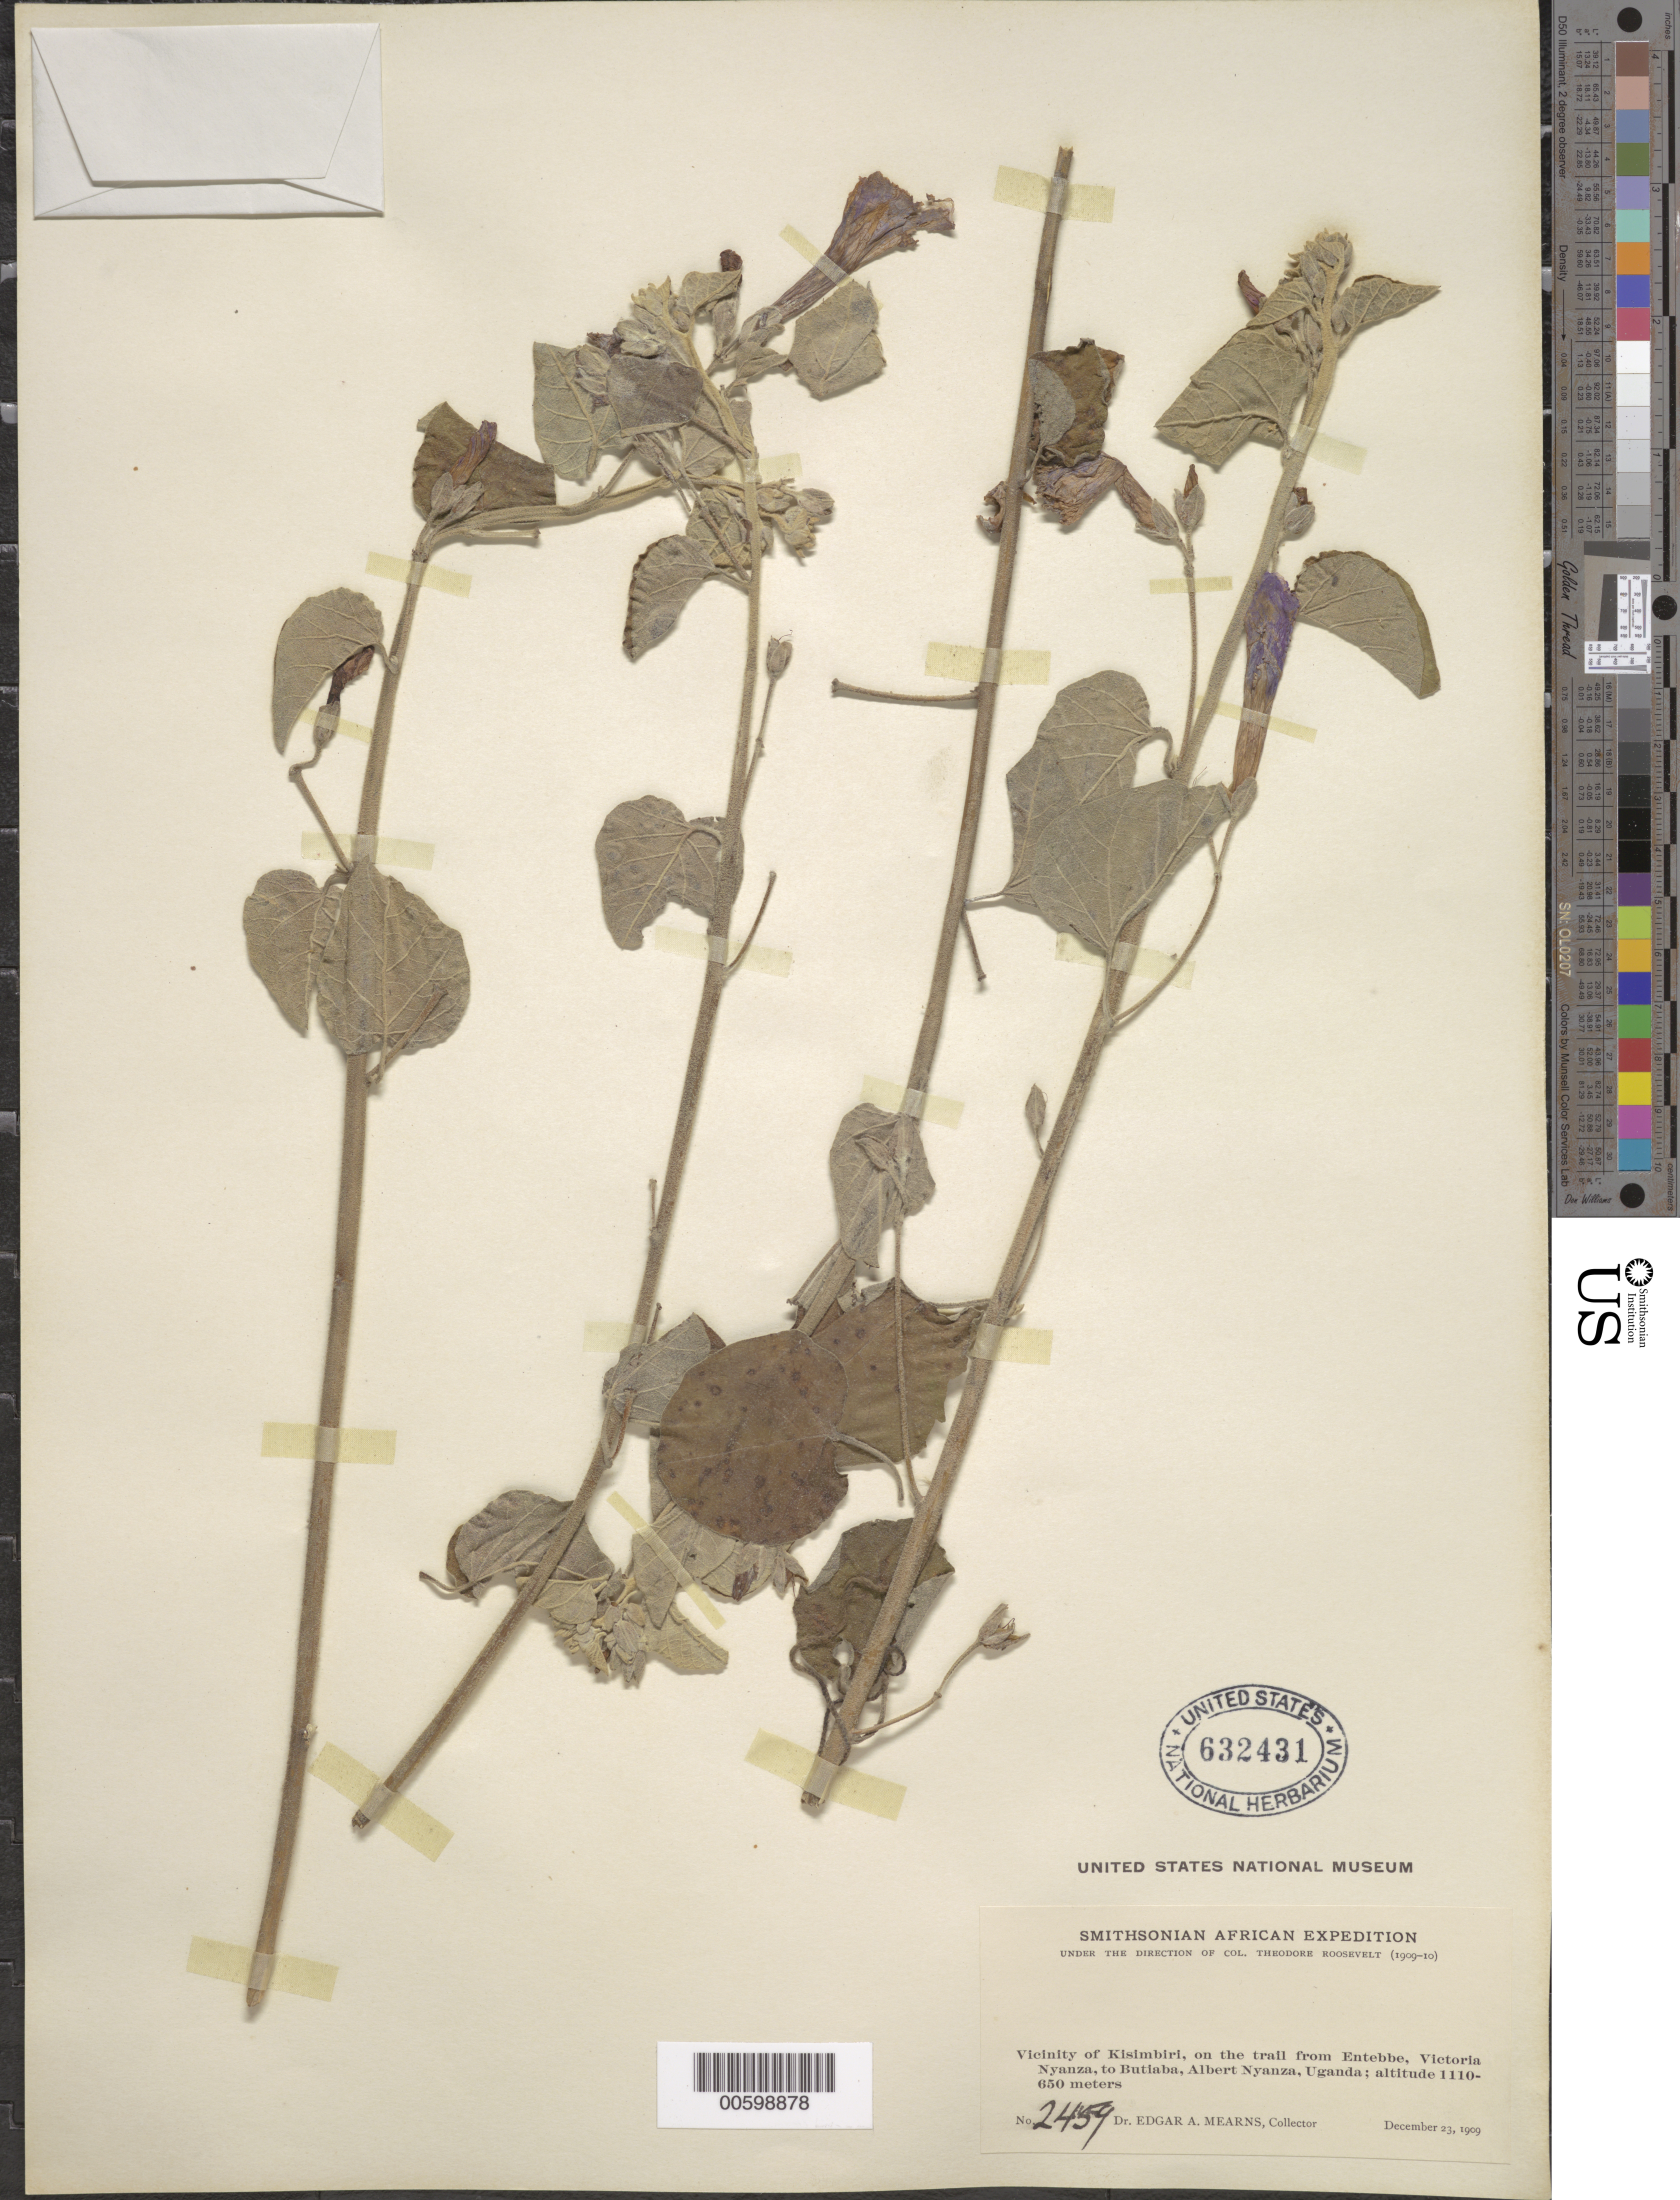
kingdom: Plantae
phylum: Tracheophyta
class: Magnoliopsida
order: Solanales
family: Convolvulaceae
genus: Astripomoea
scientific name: Astripomoea sp.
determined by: Staples, G. W.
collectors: E. A. Mearns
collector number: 2459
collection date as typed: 23 Dec 1909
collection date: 1909-12-23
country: Uganda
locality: Vicinity of Kisimbiri, on the trail from Entebbe, Victoria Nyanza, to Butiaba, Albert Nyanza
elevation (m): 1110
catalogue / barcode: US 632431